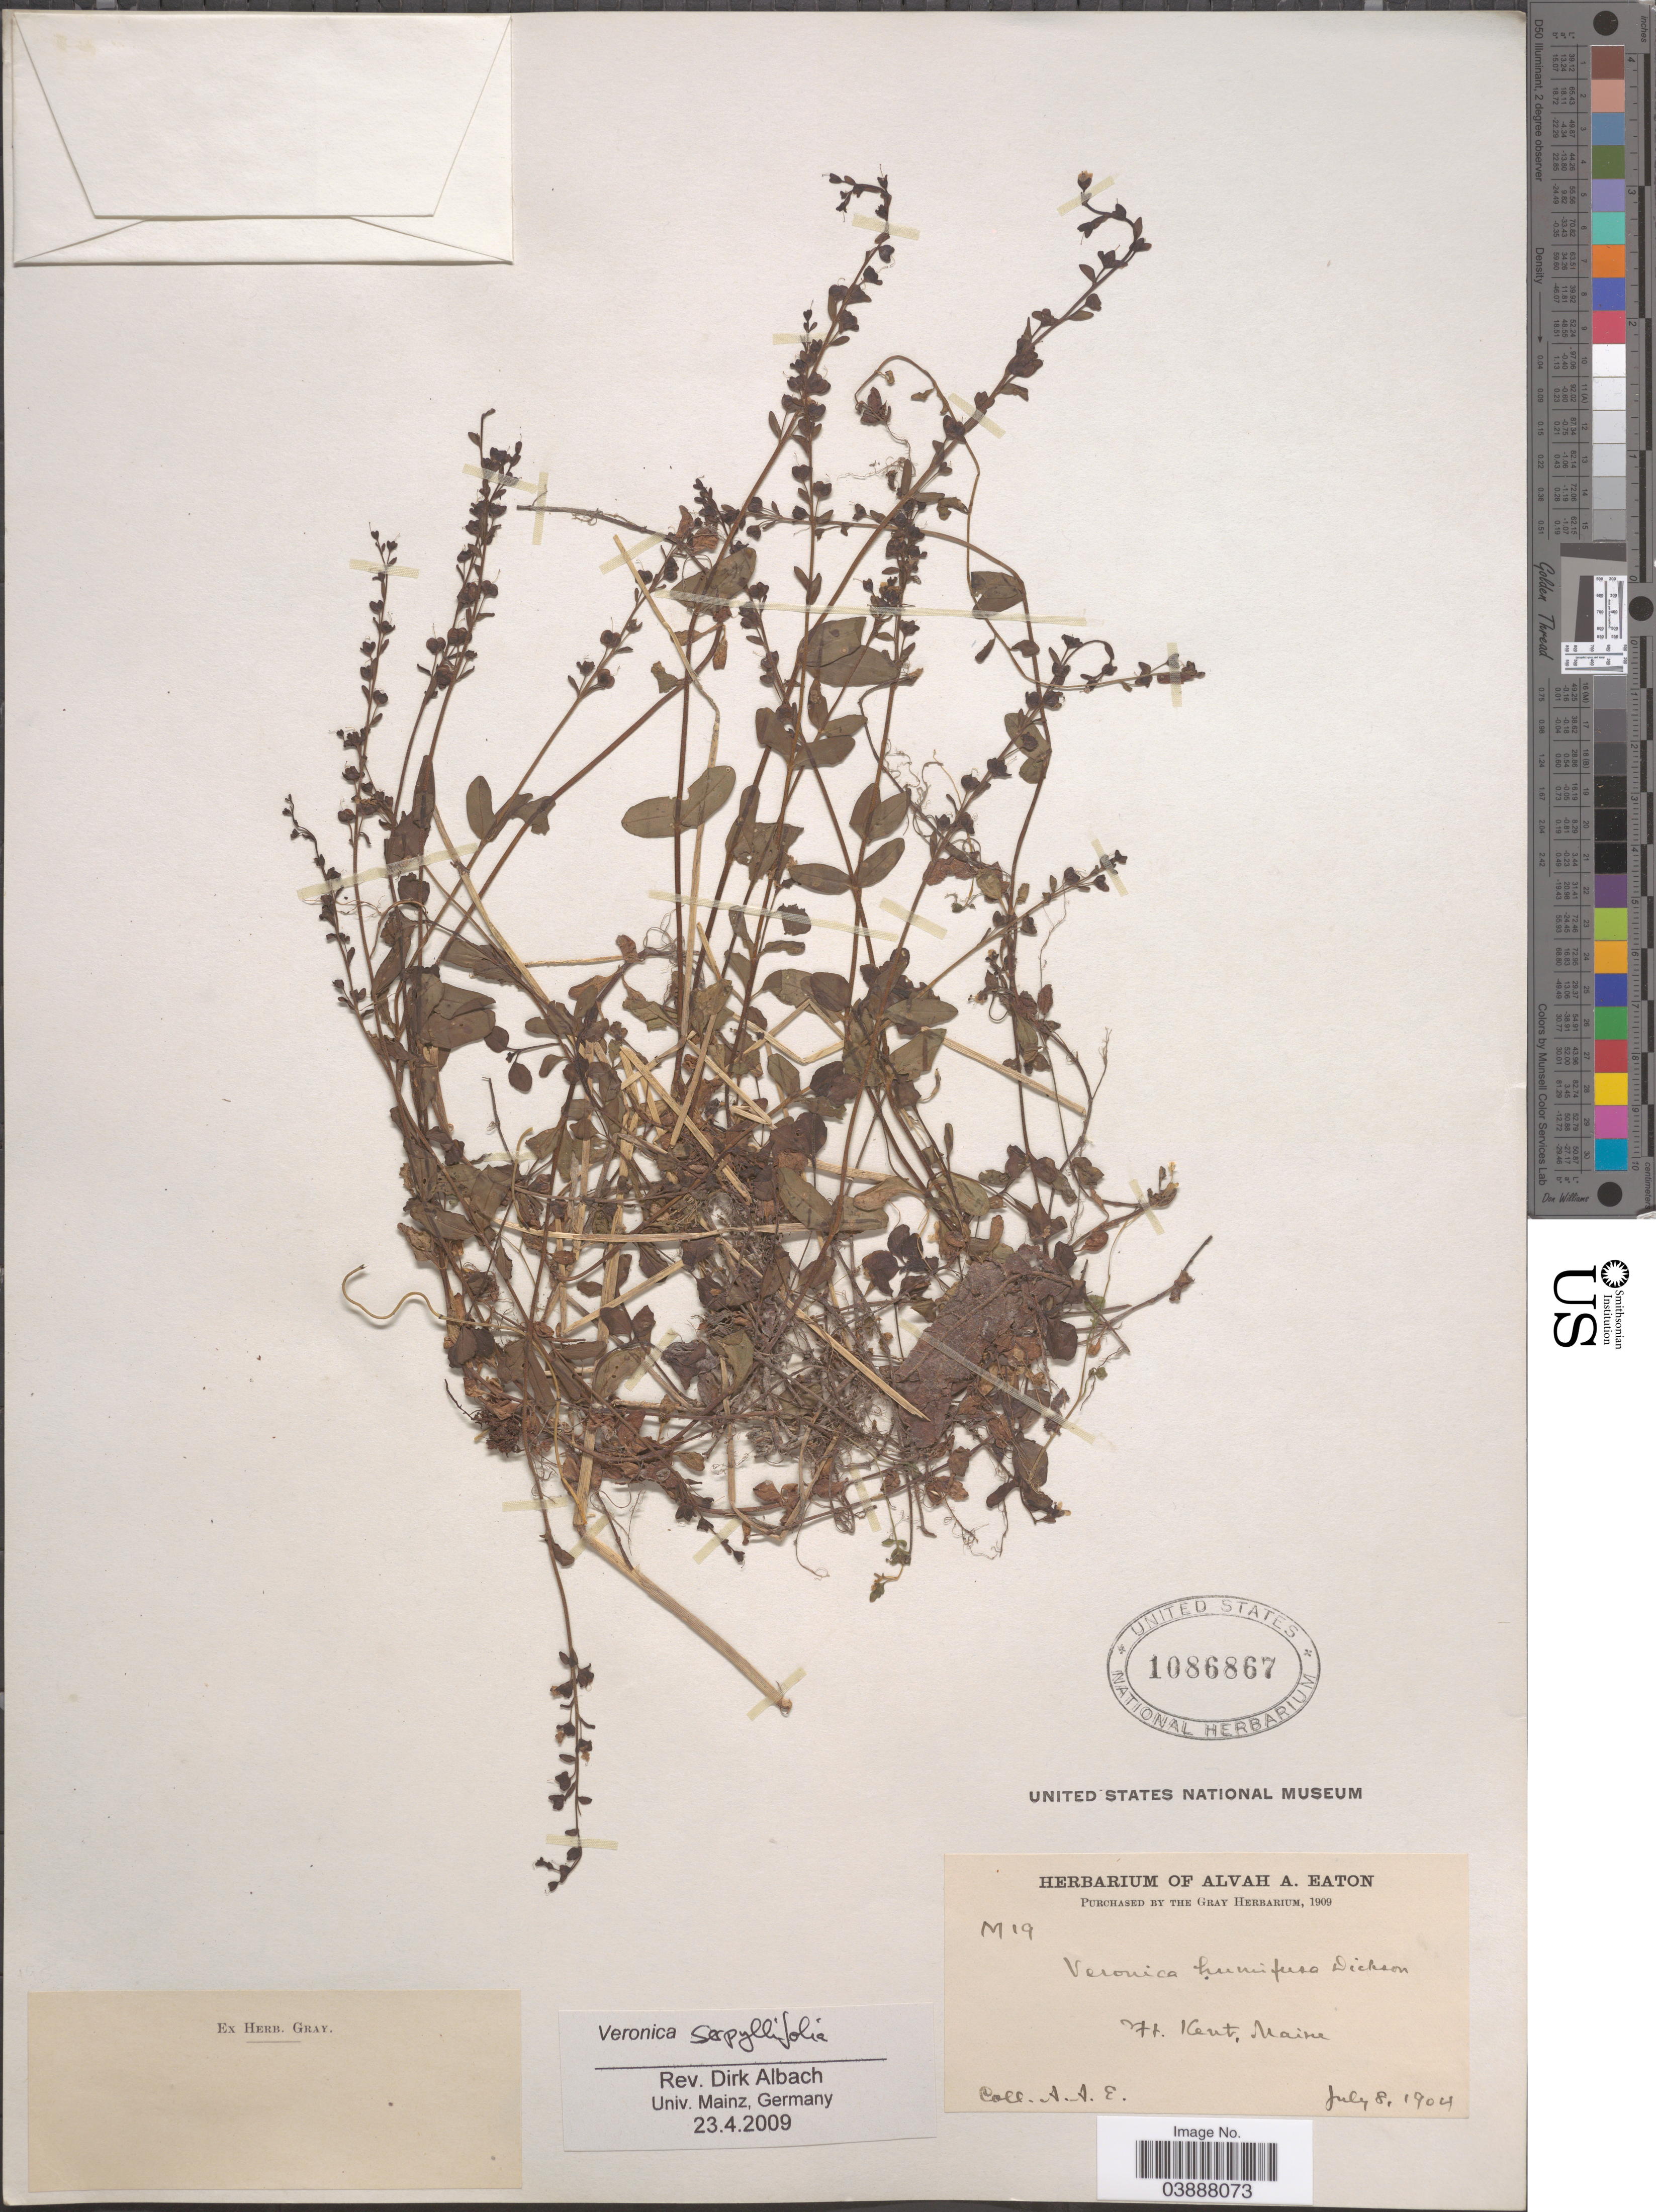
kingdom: Plantae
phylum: Tracheophyta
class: Magnoliopsida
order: Lamiales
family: Plantaginaceae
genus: Veronica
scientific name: Veronica serpyllifolia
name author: L.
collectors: A. A. Eaton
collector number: M19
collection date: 1904-07-08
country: United States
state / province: Maine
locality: Ft. Kent.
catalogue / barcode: US 1086867